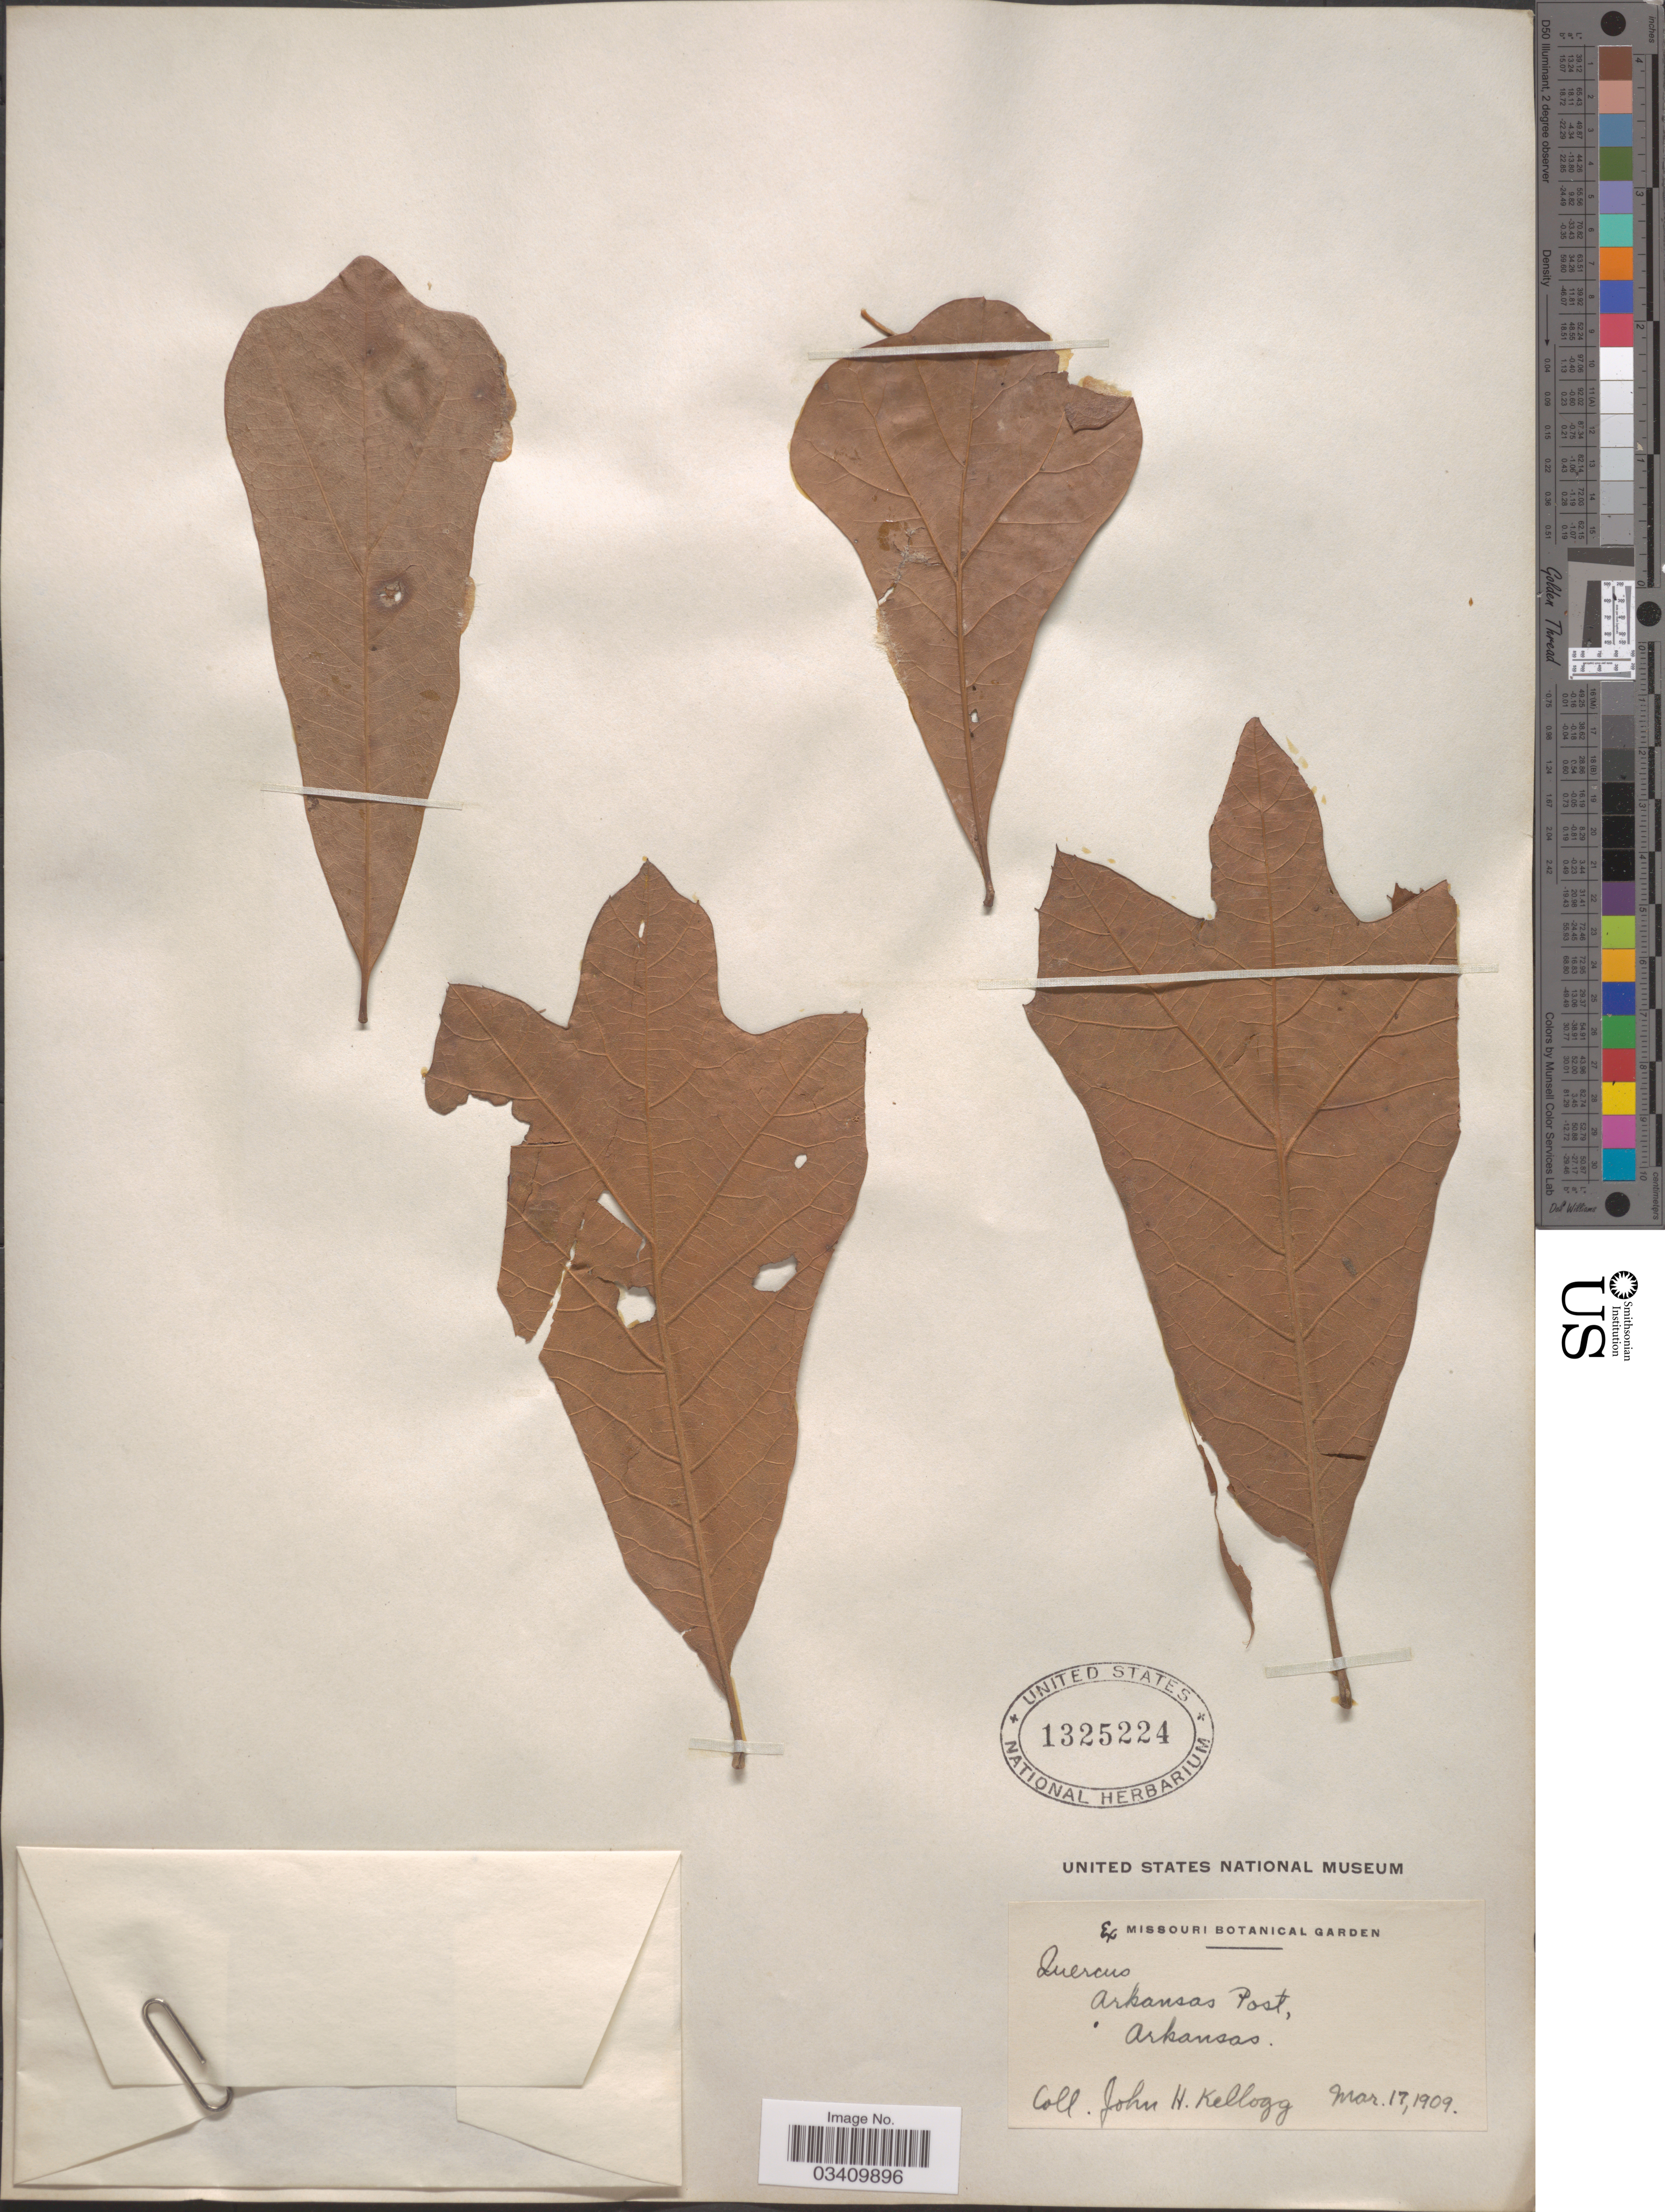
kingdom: Plantae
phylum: Tracheophyta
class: Magnoliopsida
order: Fagales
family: Fagaceae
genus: Quercus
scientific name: Quercus sp.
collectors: J. H. Kellogg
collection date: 1909-03-17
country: United States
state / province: Arkansas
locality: Arkansas Post.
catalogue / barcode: US 1325224